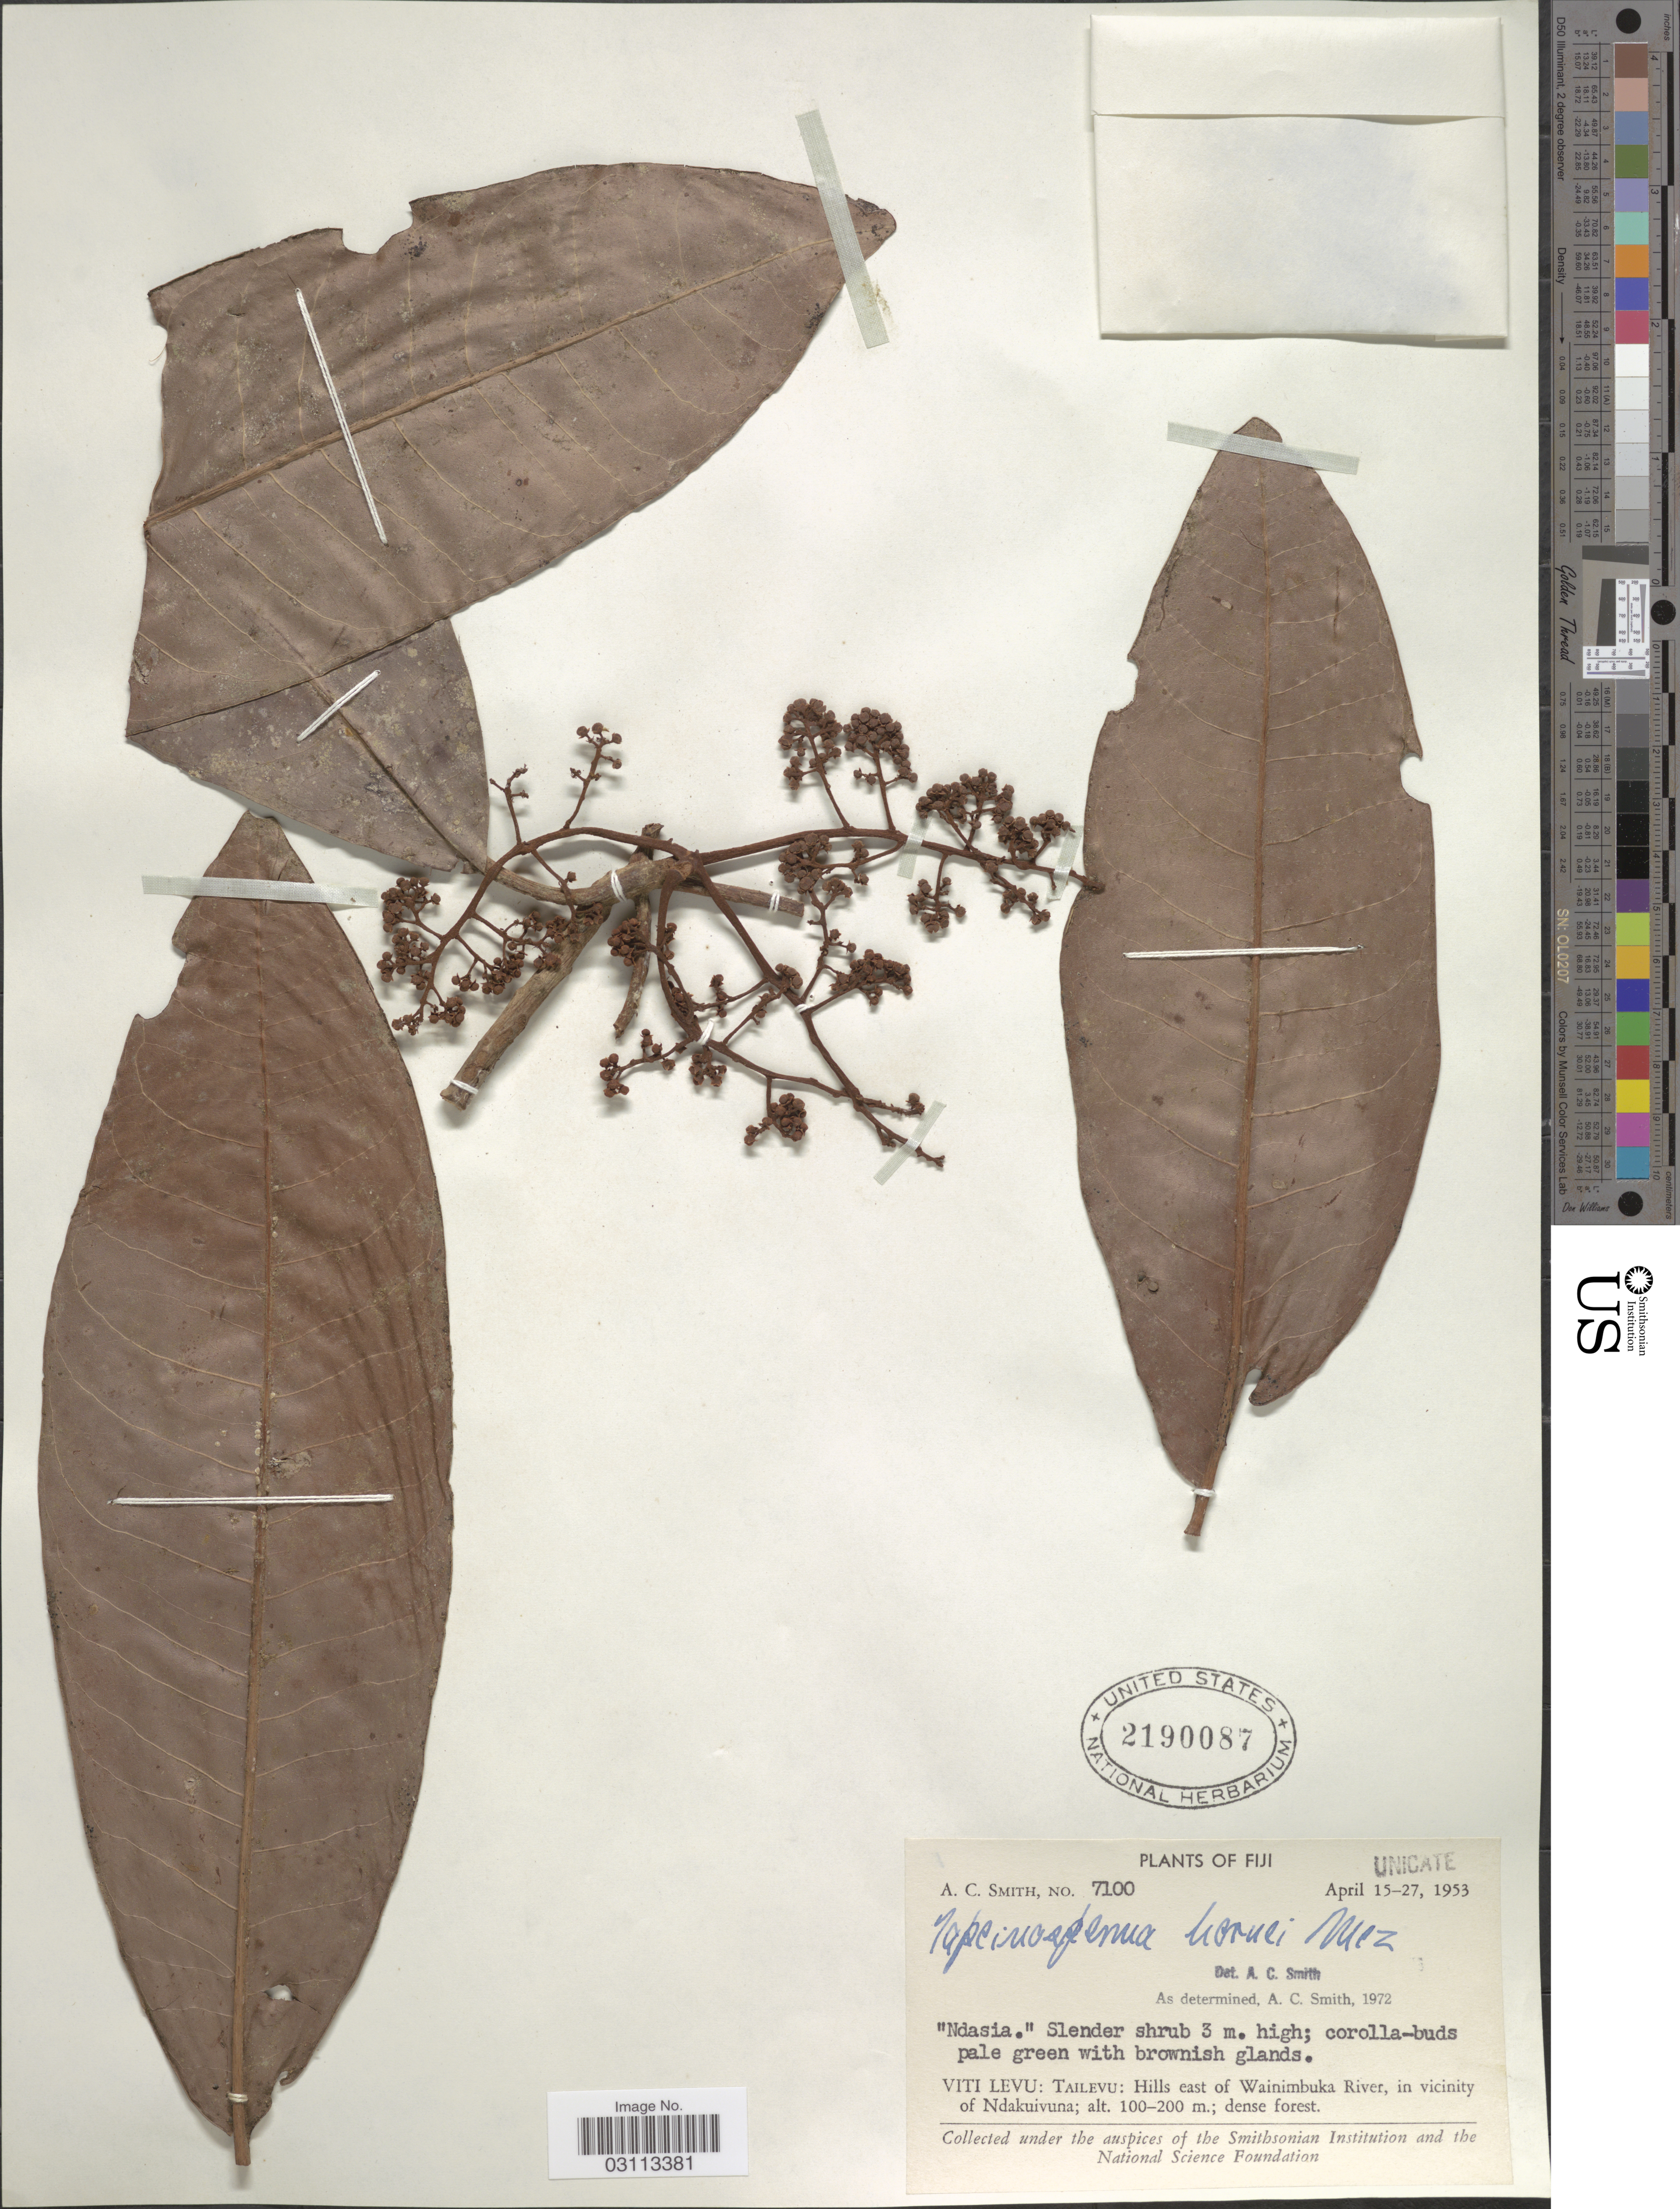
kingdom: Plantae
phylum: Tracheophyta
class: Magnoliopsida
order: Ericales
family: Primulaceae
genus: Tapeinosperma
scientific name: Tapeinosperma hornei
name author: Mez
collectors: A. C. Smith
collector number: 7100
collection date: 1953-04-15/1953-04-27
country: Fiji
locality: Viti Levu: Tailevu: Hills east of Wainimbuka River, in vicinity of Ndakuivuna.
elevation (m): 100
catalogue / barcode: US 2190087